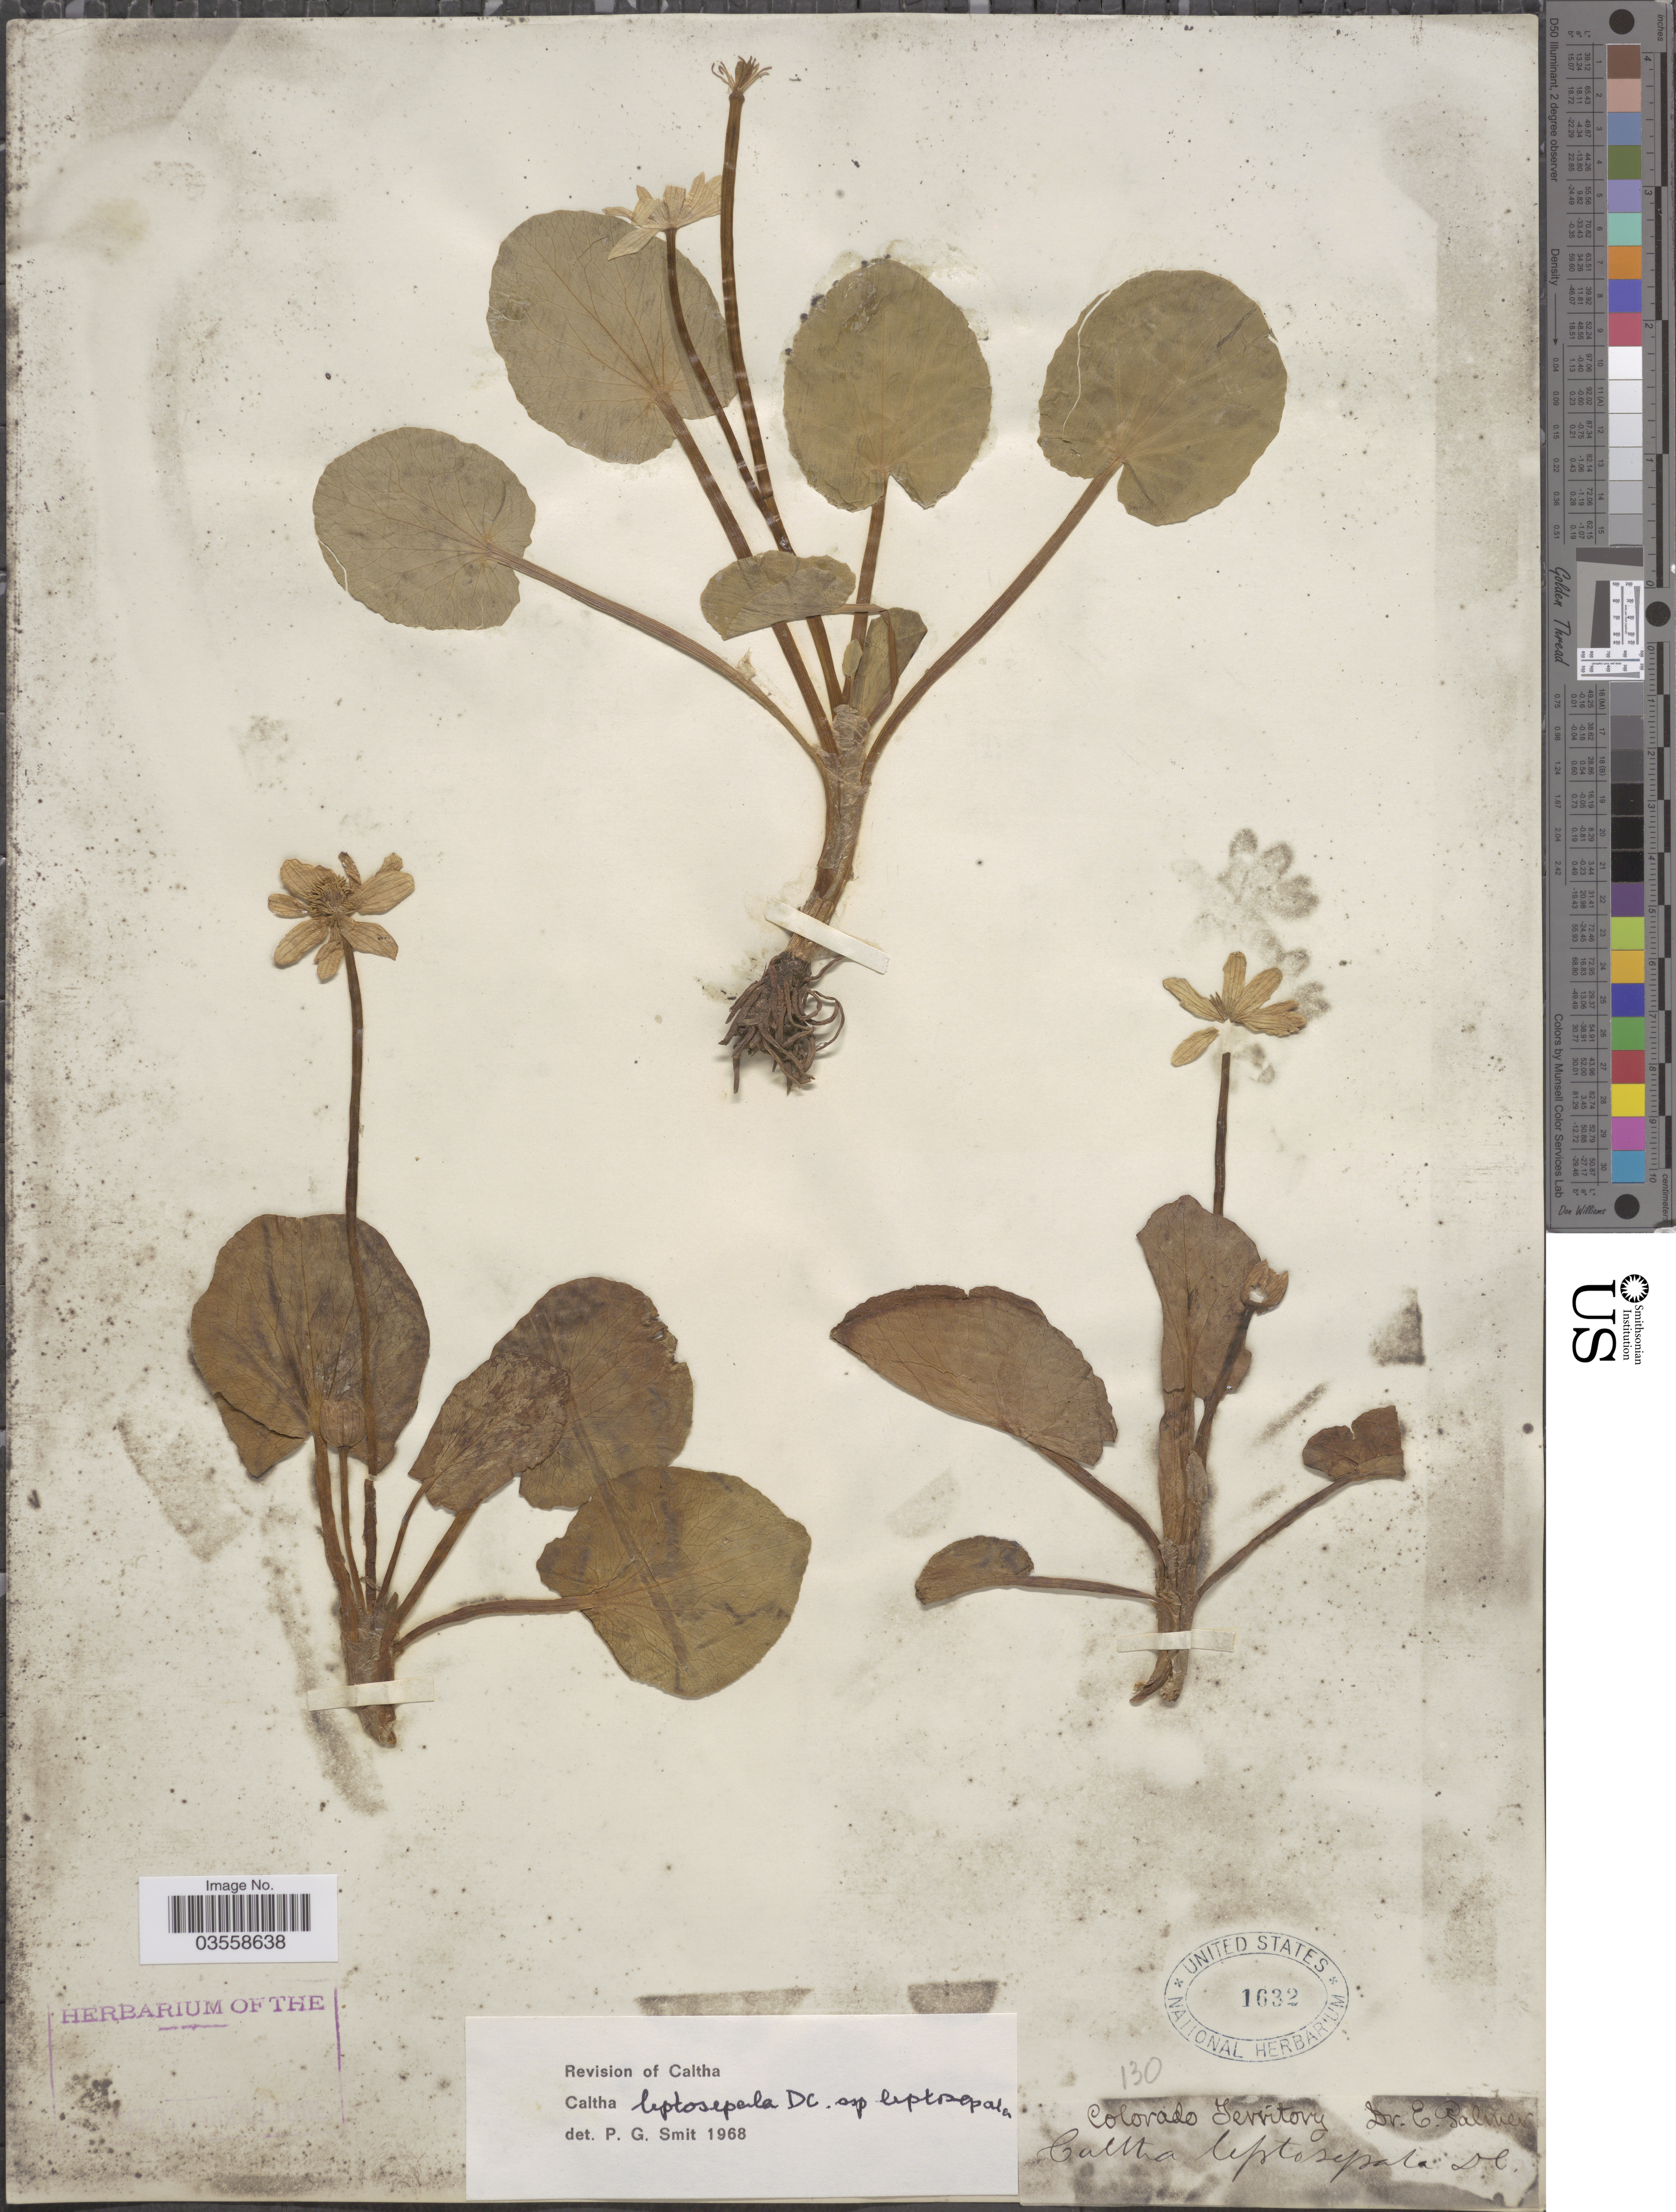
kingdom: Plantae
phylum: Tracheophyta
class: Magnoliopsida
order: Ranunculales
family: Ranunculaceae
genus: Caltha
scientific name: Caltha leptosepala subsp. leptosepala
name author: DC.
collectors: E. Palmer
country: United States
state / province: Colorado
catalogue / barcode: US 1632